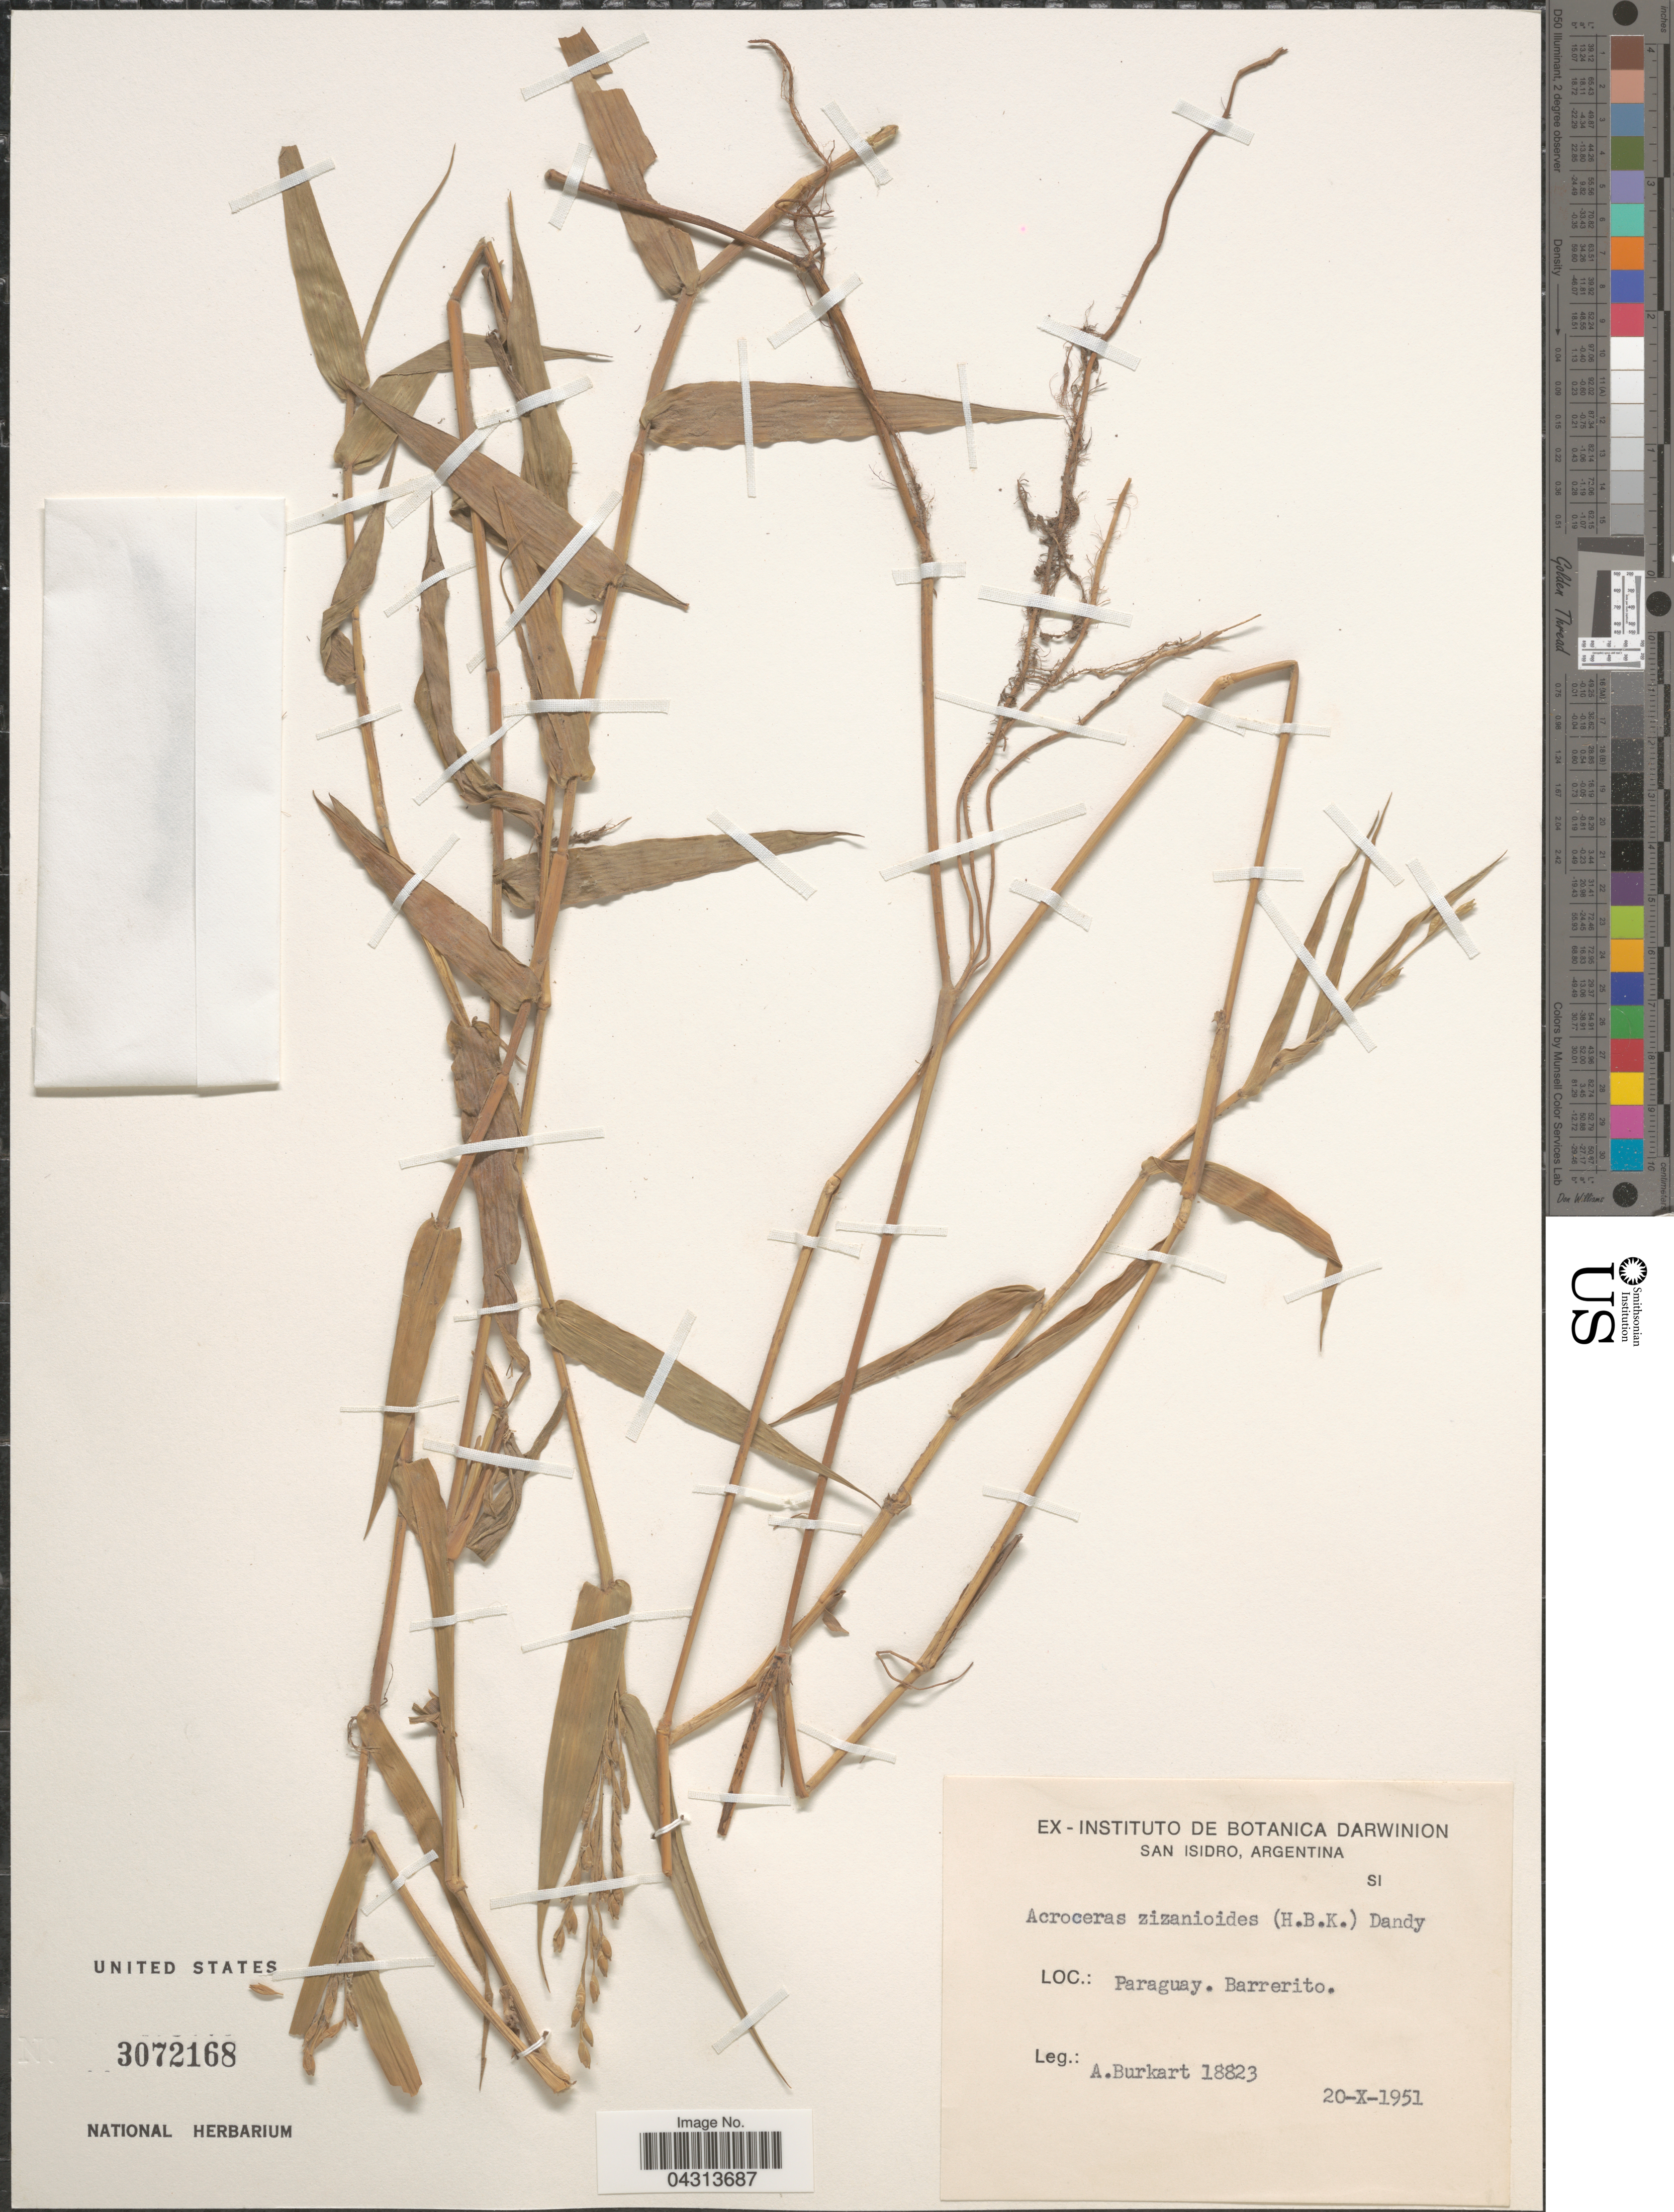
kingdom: Plantae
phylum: Tracheophyta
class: Liliopsida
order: Poales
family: Poaceae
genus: Acroceras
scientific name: Acroceras zizanioides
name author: (Kunth) Dandy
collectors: A. E. Burkart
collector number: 18823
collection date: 1951-10-20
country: Paraguay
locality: Barrerito.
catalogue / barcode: US 3072168